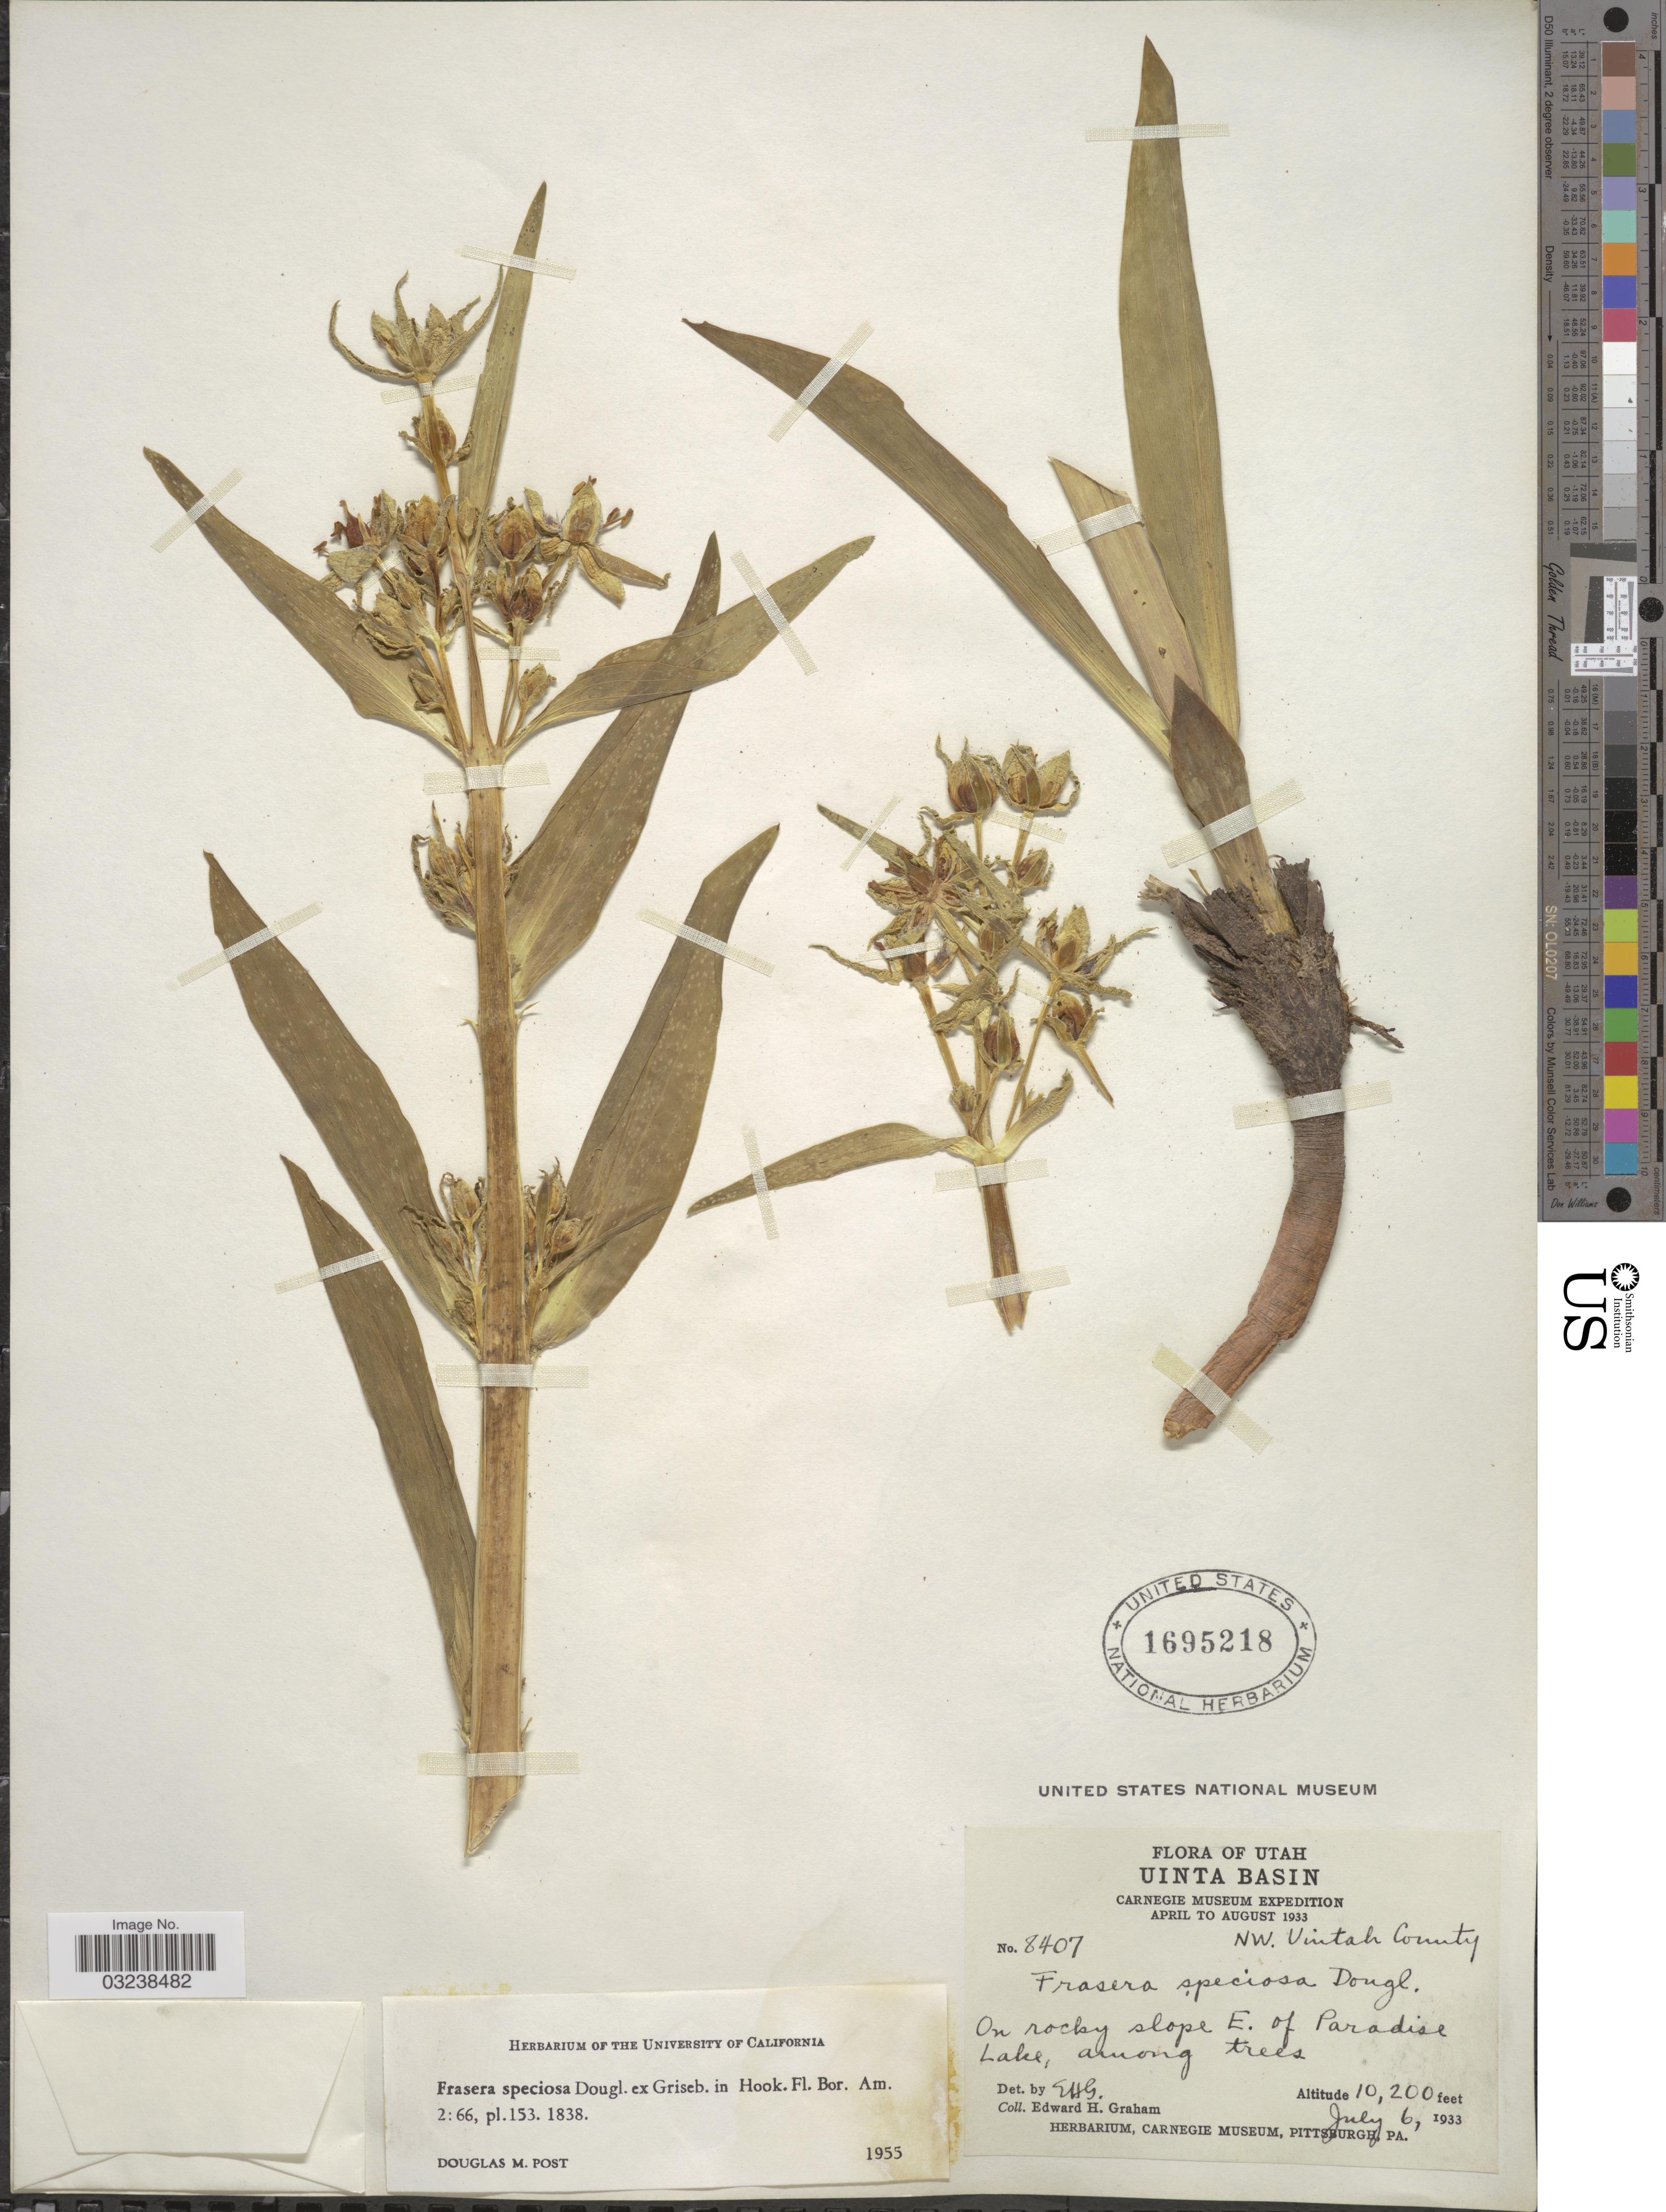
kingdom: Plantae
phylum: Tracheophyta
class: Magnoliopsida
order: Gentianales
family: Gentianaceae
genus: Swertia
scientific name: Swertia radiata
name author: (Kellogg) Kuntze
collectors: E. H. Graham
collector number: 8407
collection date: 1933-07-06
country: United States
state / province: Utah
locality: NW. Uintah County. On rocky slope E. of Paradise Lake, among trees.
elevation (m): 3109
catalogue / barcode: US 1695218